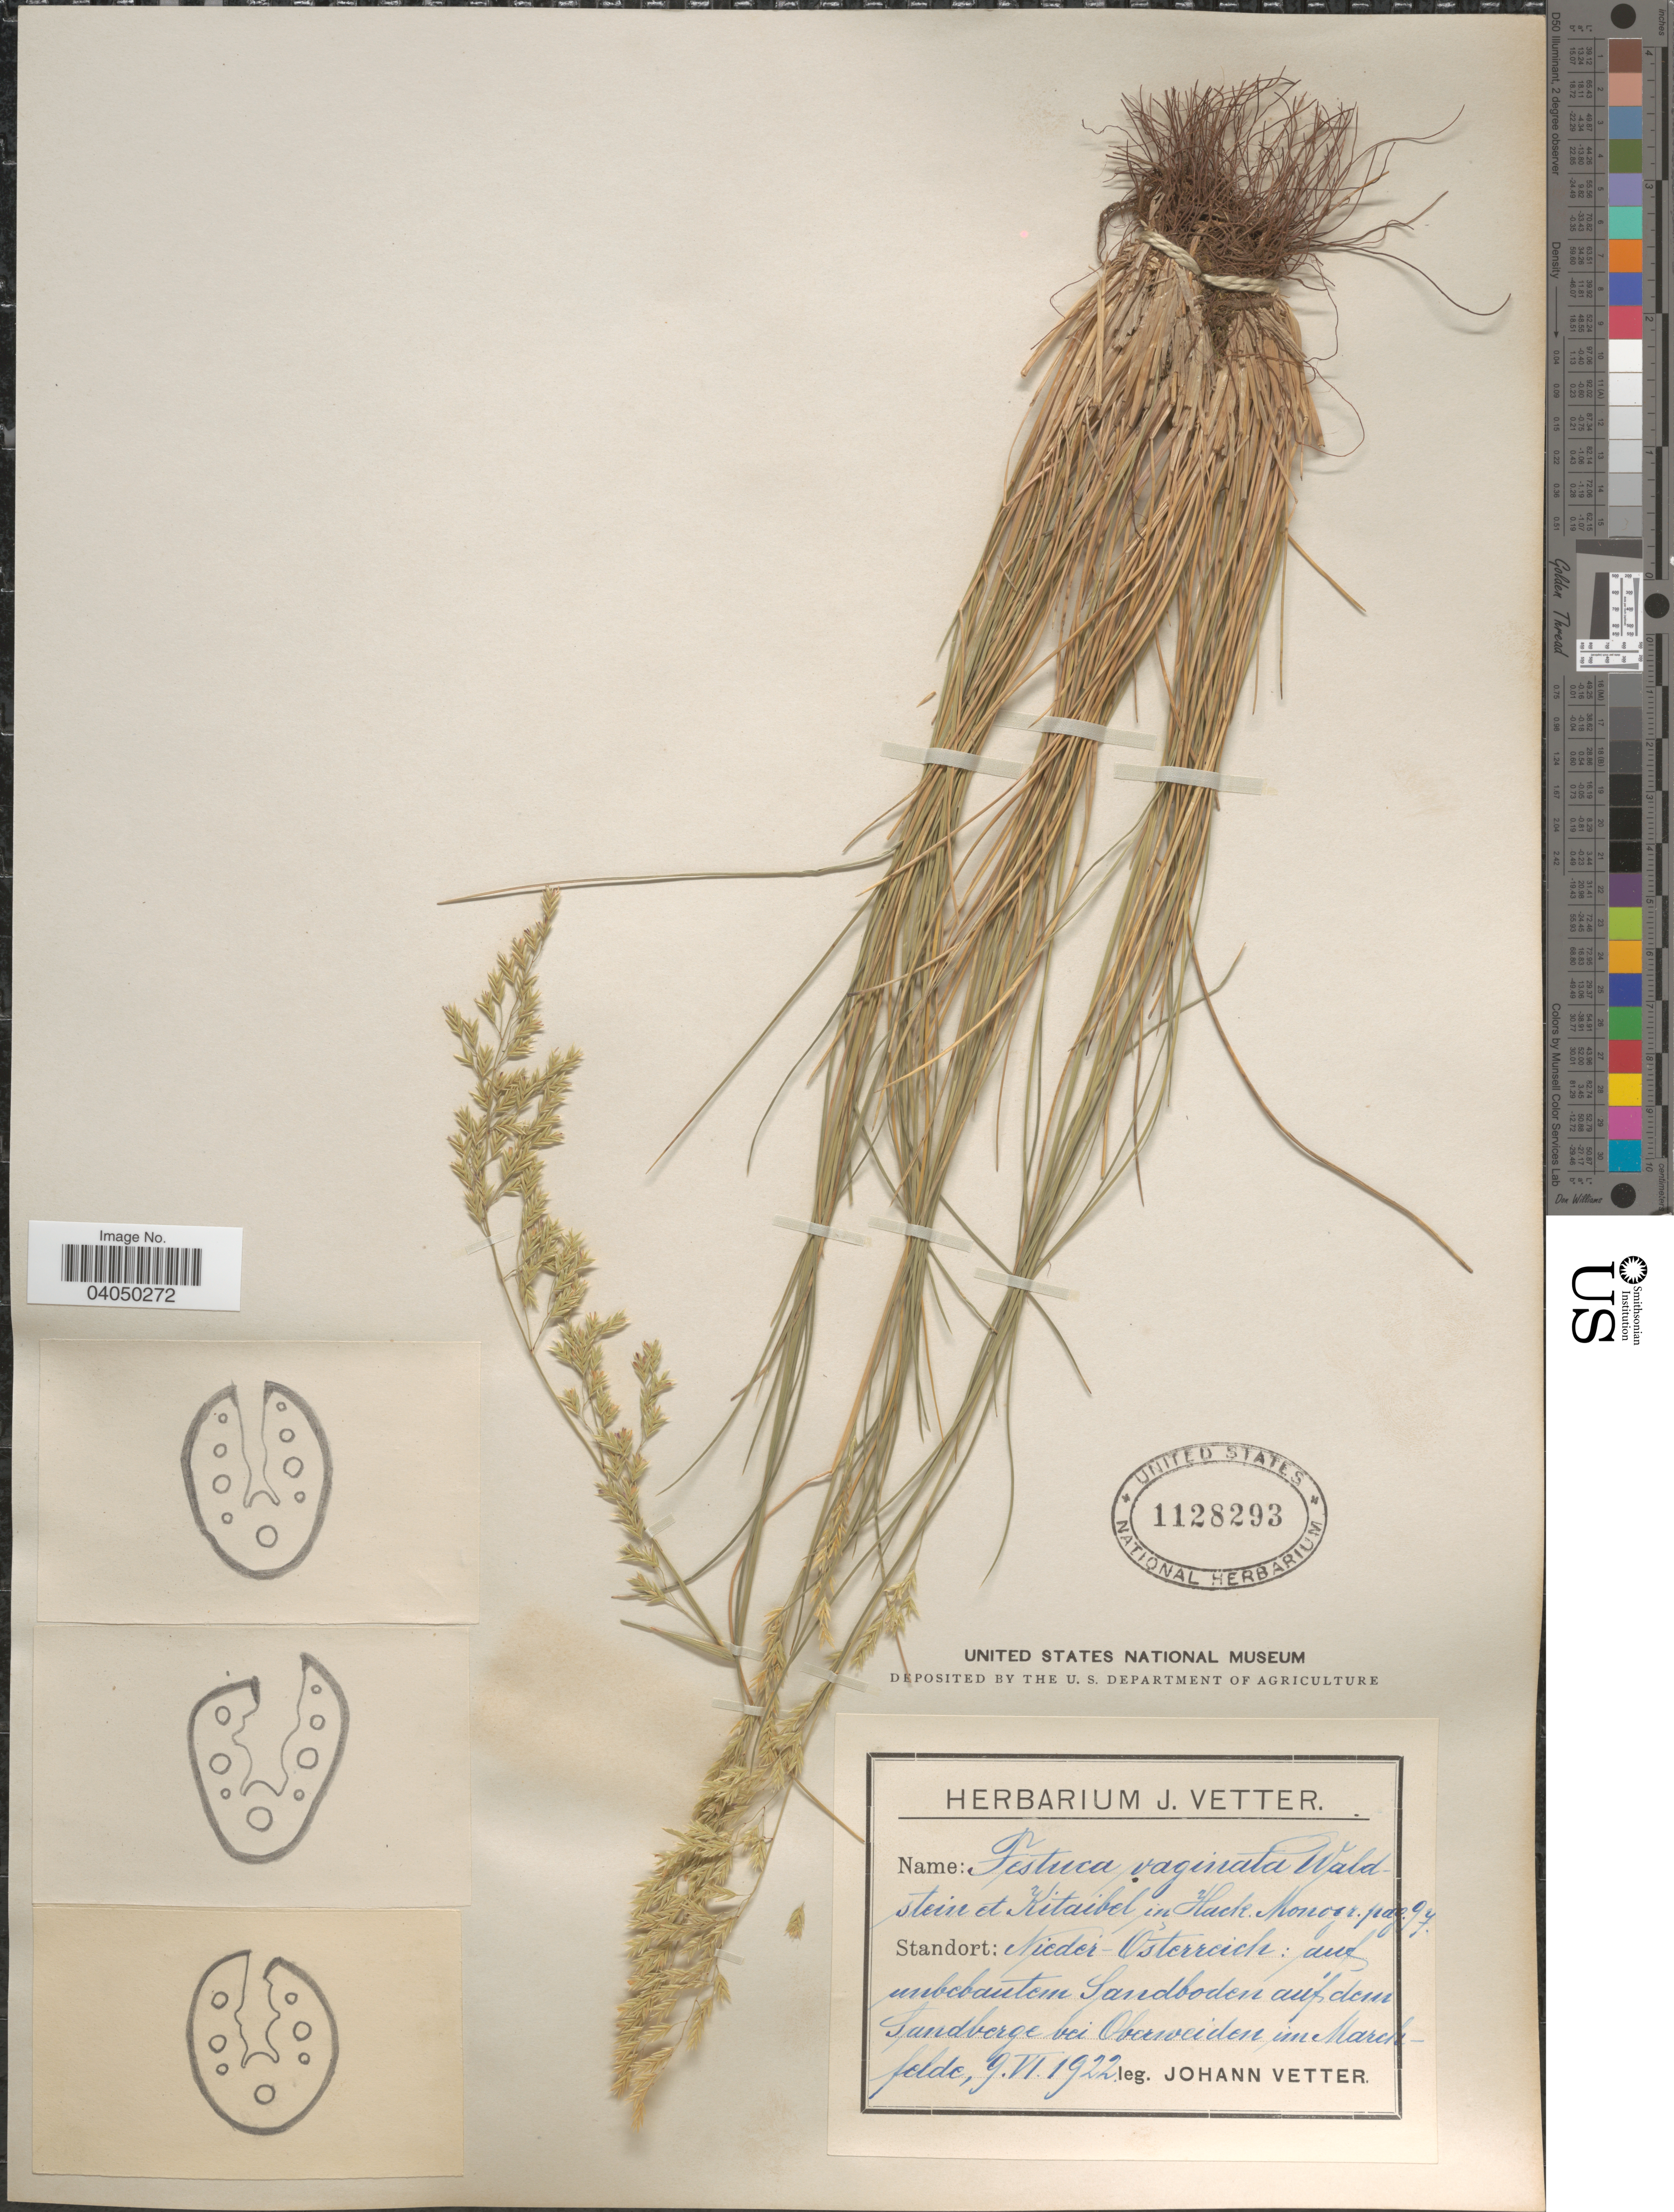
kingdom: Plantae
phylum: Tracheophyta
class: Liliopsida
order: Poales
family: Poaceae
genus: Festuca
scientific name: Festuca vaginata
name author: Waldst. & Kit. ex Willd.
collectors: J. Vetter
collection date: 1922-06-09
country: Austria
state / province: Niederosterreich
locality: Auf unbebautem Sandboden auf dem Sandberge bei Oberweiden im Marchfelde.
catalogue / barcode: US 1128293